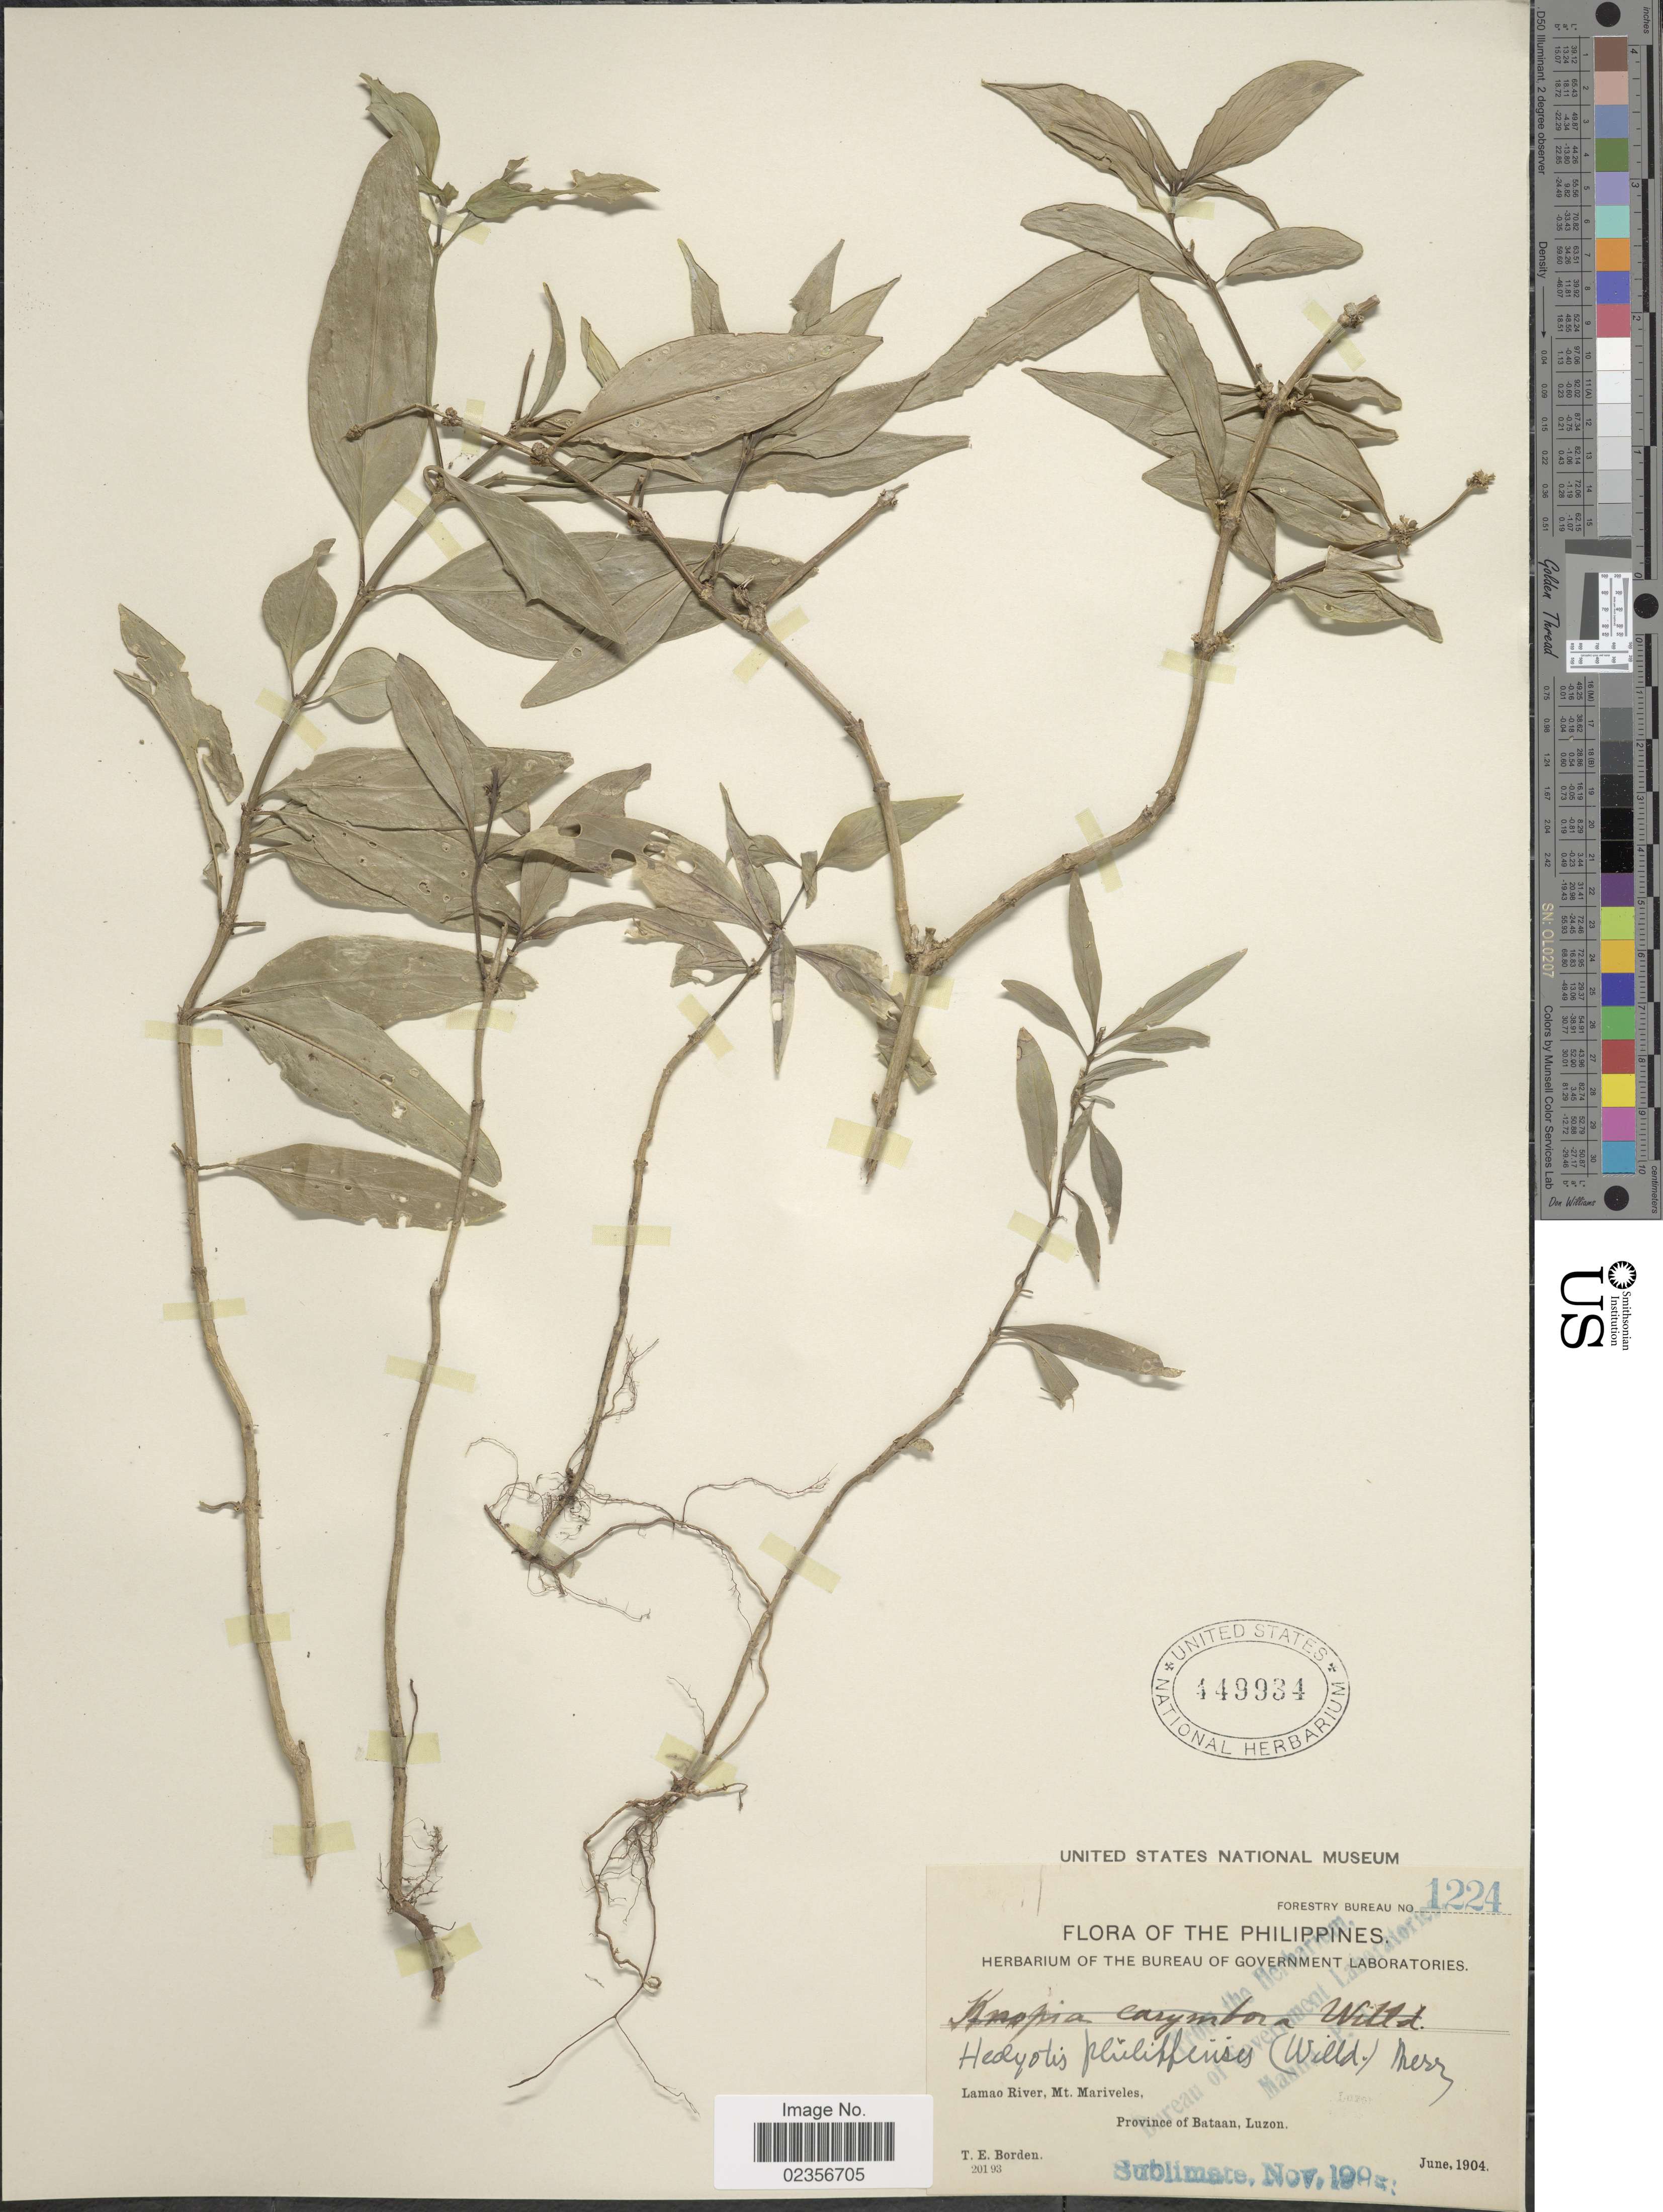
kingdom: Plantae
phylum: Tracheophyta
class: Magnoliopsida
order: Gentianales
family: Rubiaceae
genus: Hedyotis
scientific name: Hedyotis philippensis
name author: (Willd. ex Spreng.) Merr. ex C.B. Rob.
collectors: T. E. Borden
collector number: Forestry Bureau 1224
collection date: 1904-06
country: Philippines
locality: Lamao River, Mt. Mariveles, Province of Bataan, Luzon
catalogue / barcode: US 449934